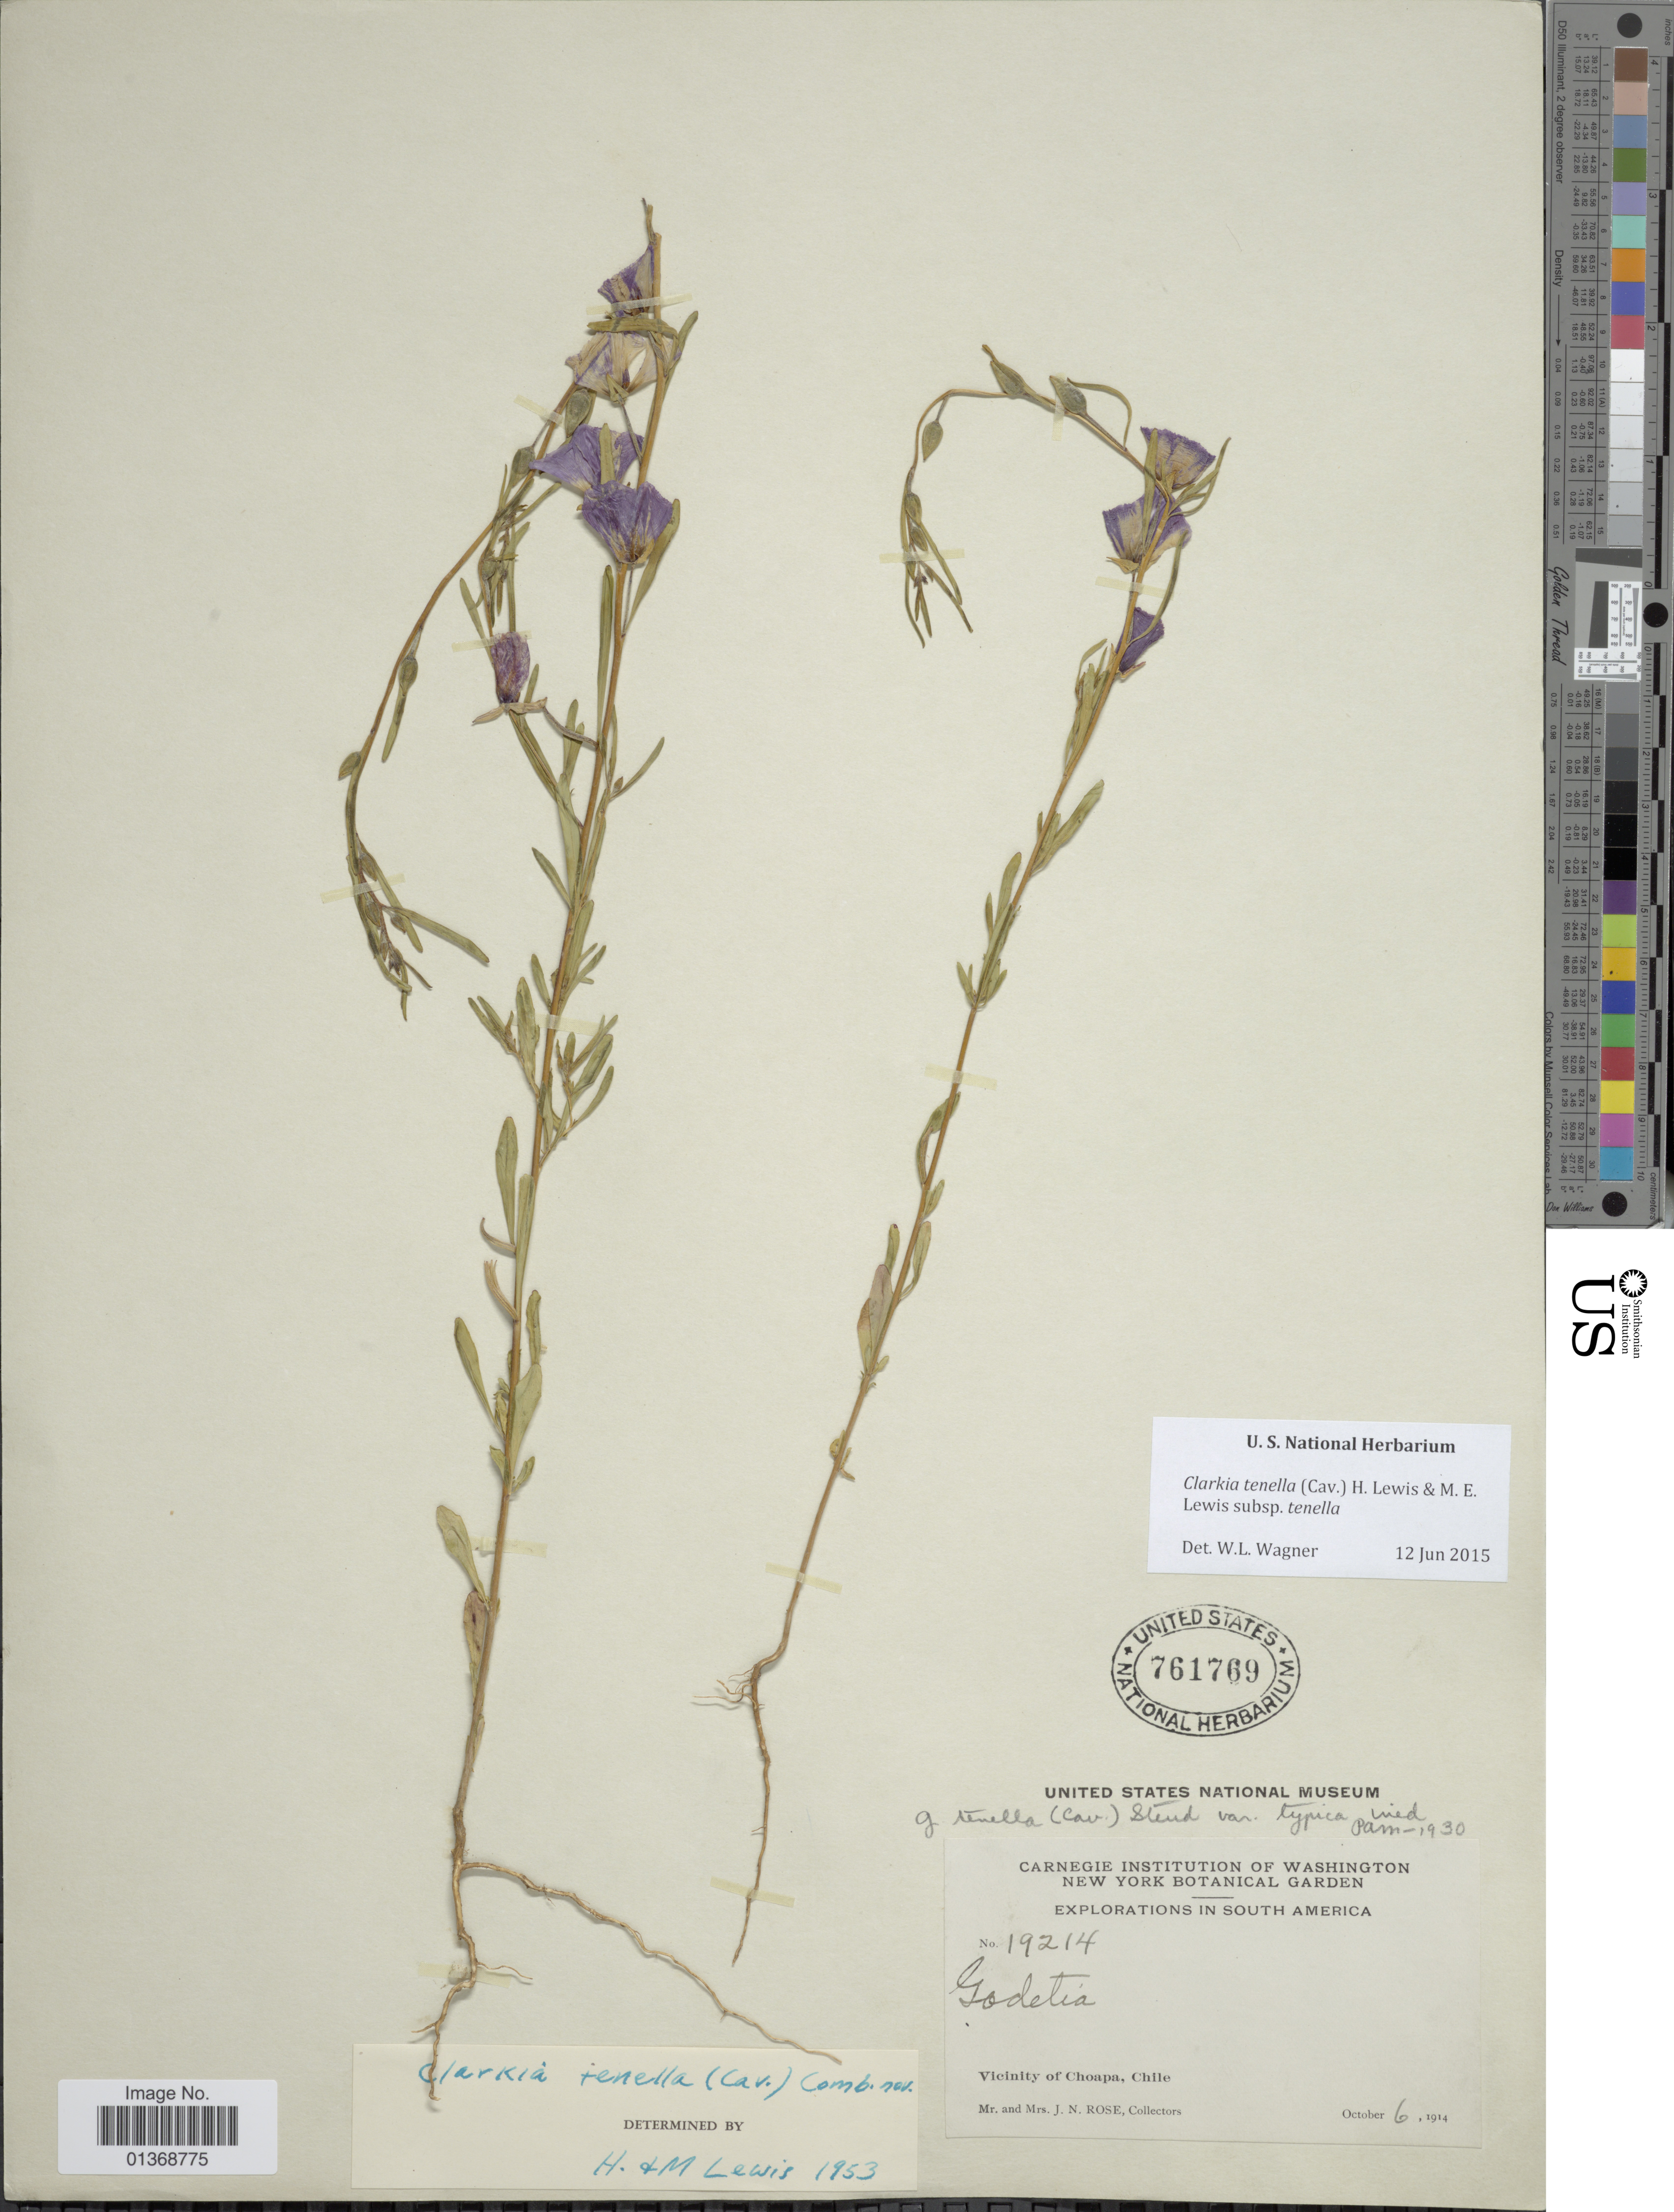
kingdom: Plantae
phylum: Tracheophyta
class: Magnoliopsida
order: Myrtales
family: Onagraceae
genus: Clarkia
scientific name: Clarkia tenella subsp. tenella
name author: (Cav.) F. H. Lewis & M.E. Lewis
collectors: J. N. Rose & J. N. Rose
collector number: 19214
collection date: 1914-10-06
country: Chile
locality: Vicinity of Choapa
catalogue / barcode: US 761769